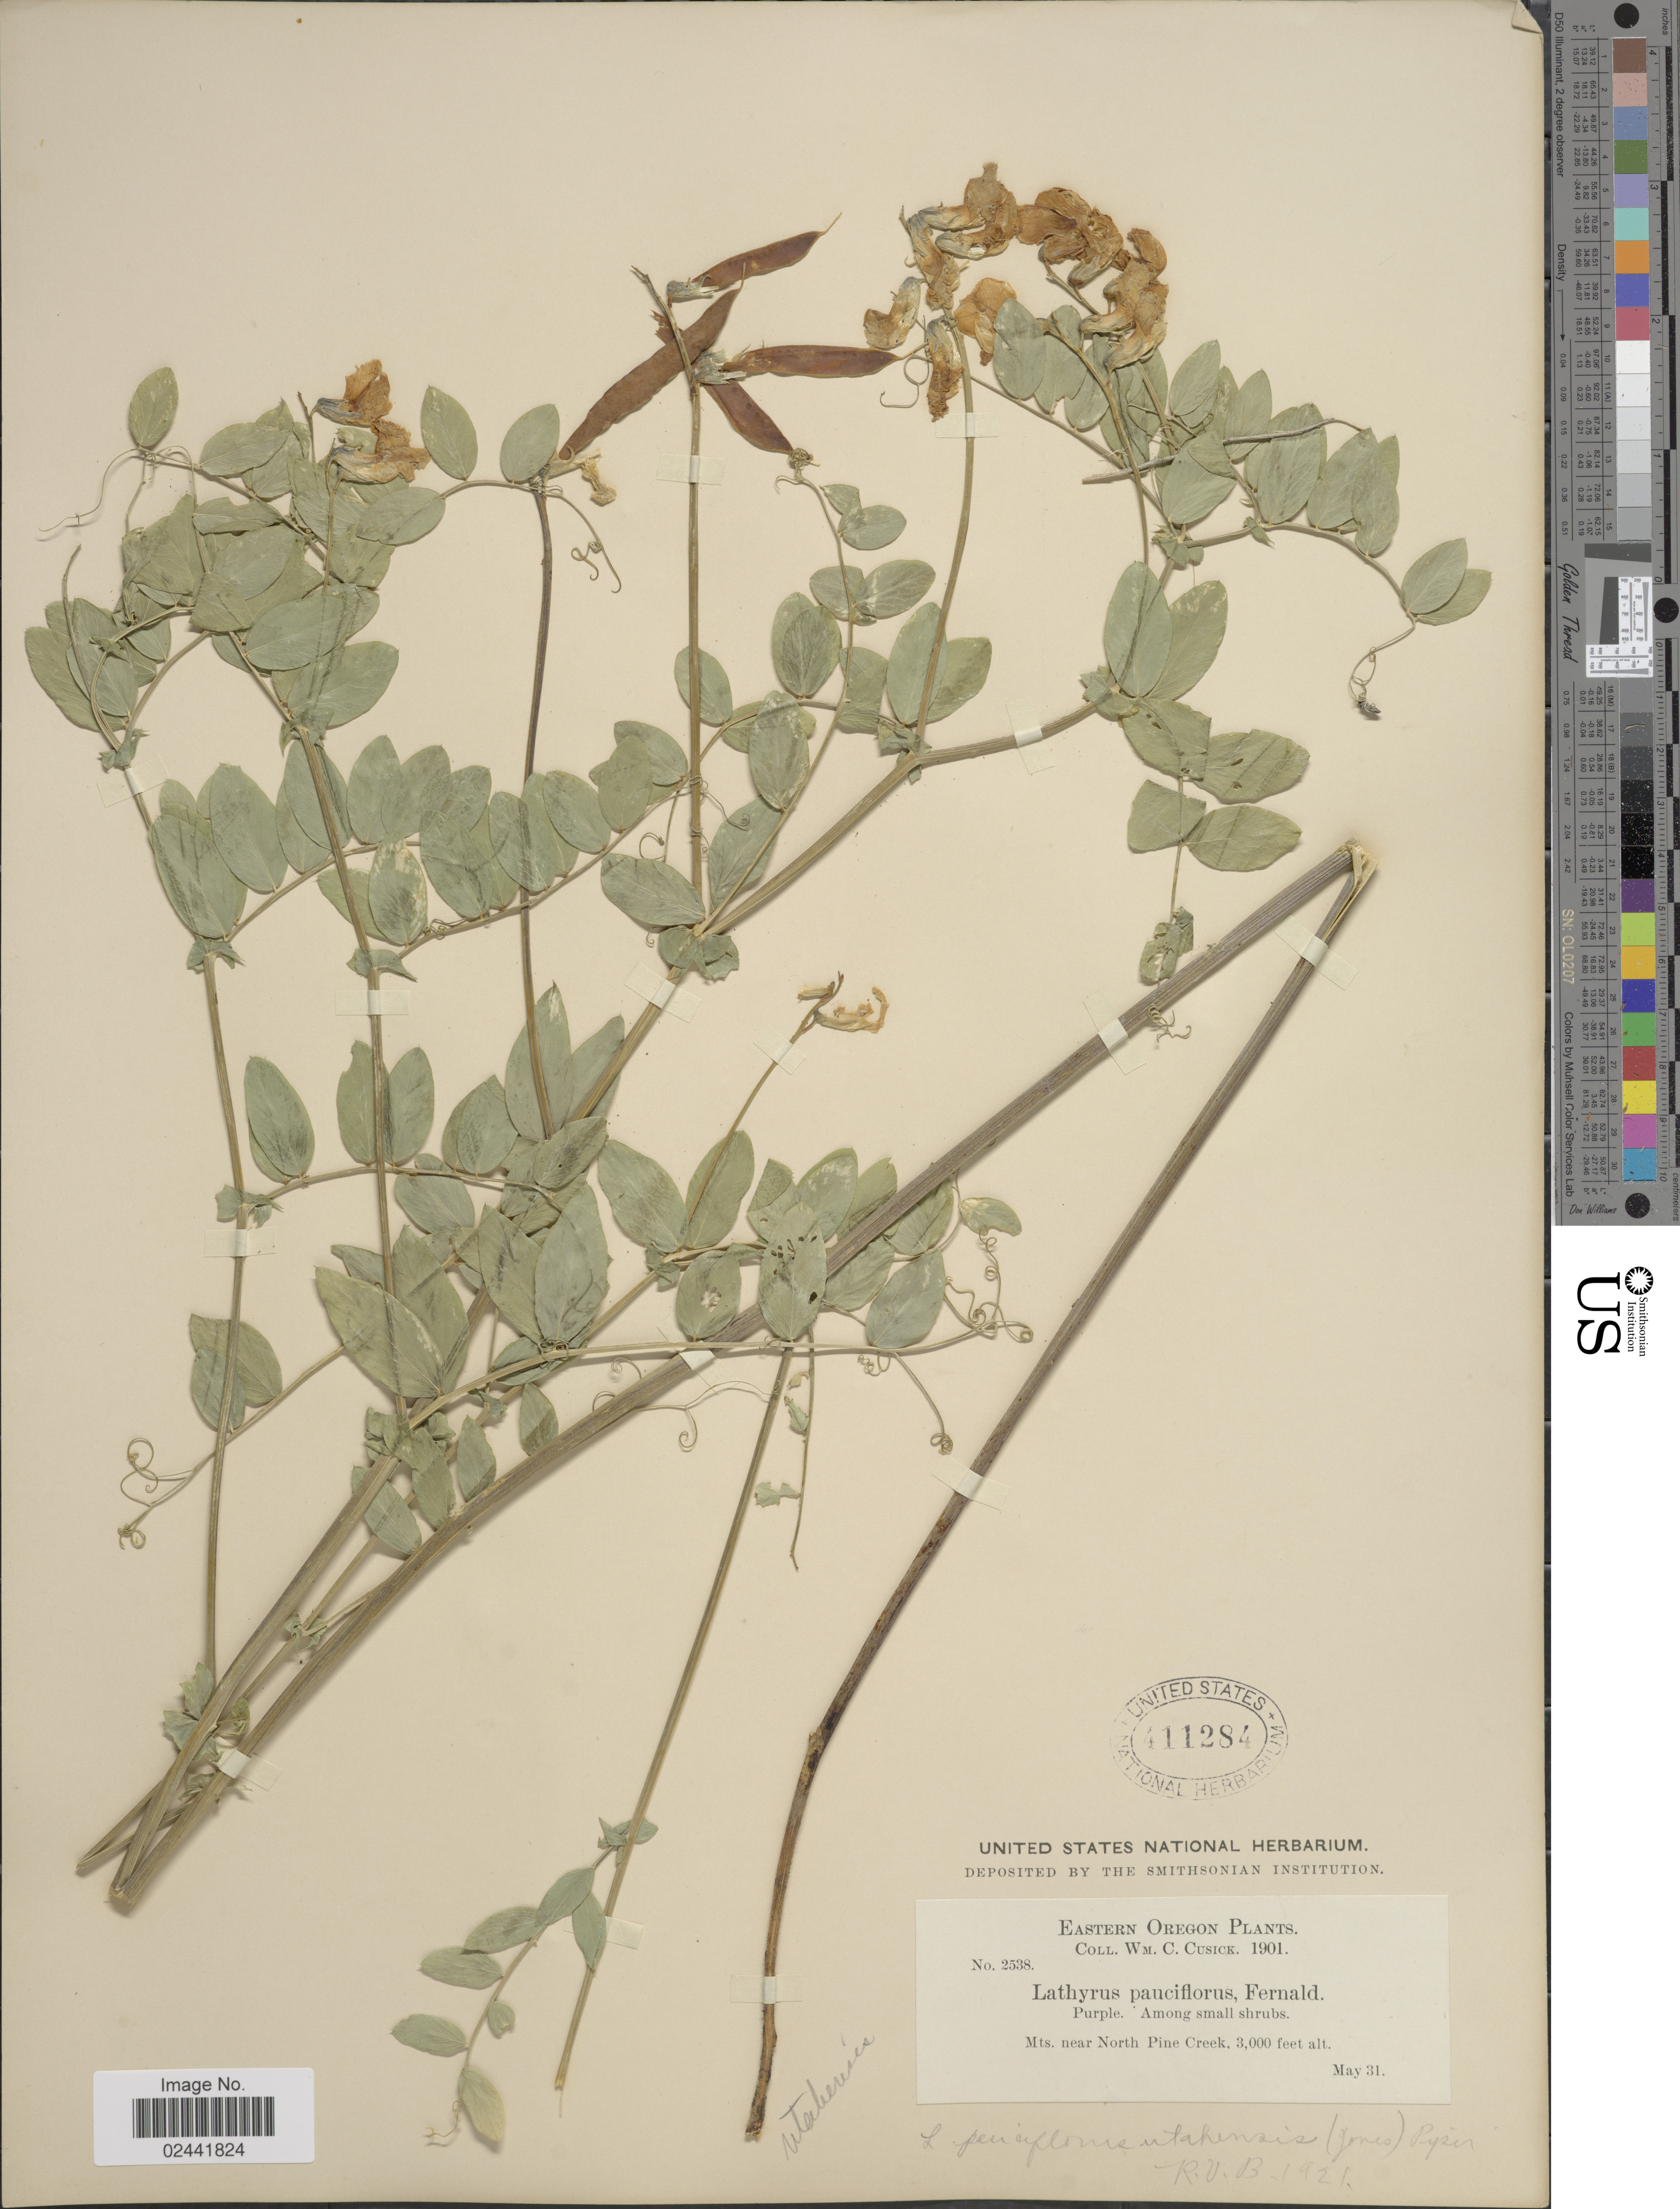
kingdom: Plantae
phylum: Tracheophyta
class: Magnoliopsida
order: Fabales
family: Fabaceae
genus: Lathyrus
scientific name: Lathyrus utahensis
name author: M.E. Jones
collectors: W. C. Cusick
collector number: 2538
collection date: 1901-05-31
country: United States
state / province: Oregon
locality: Eastern Oregon. Mts. near North Pine Creek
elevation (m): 914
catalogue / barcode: US 411284